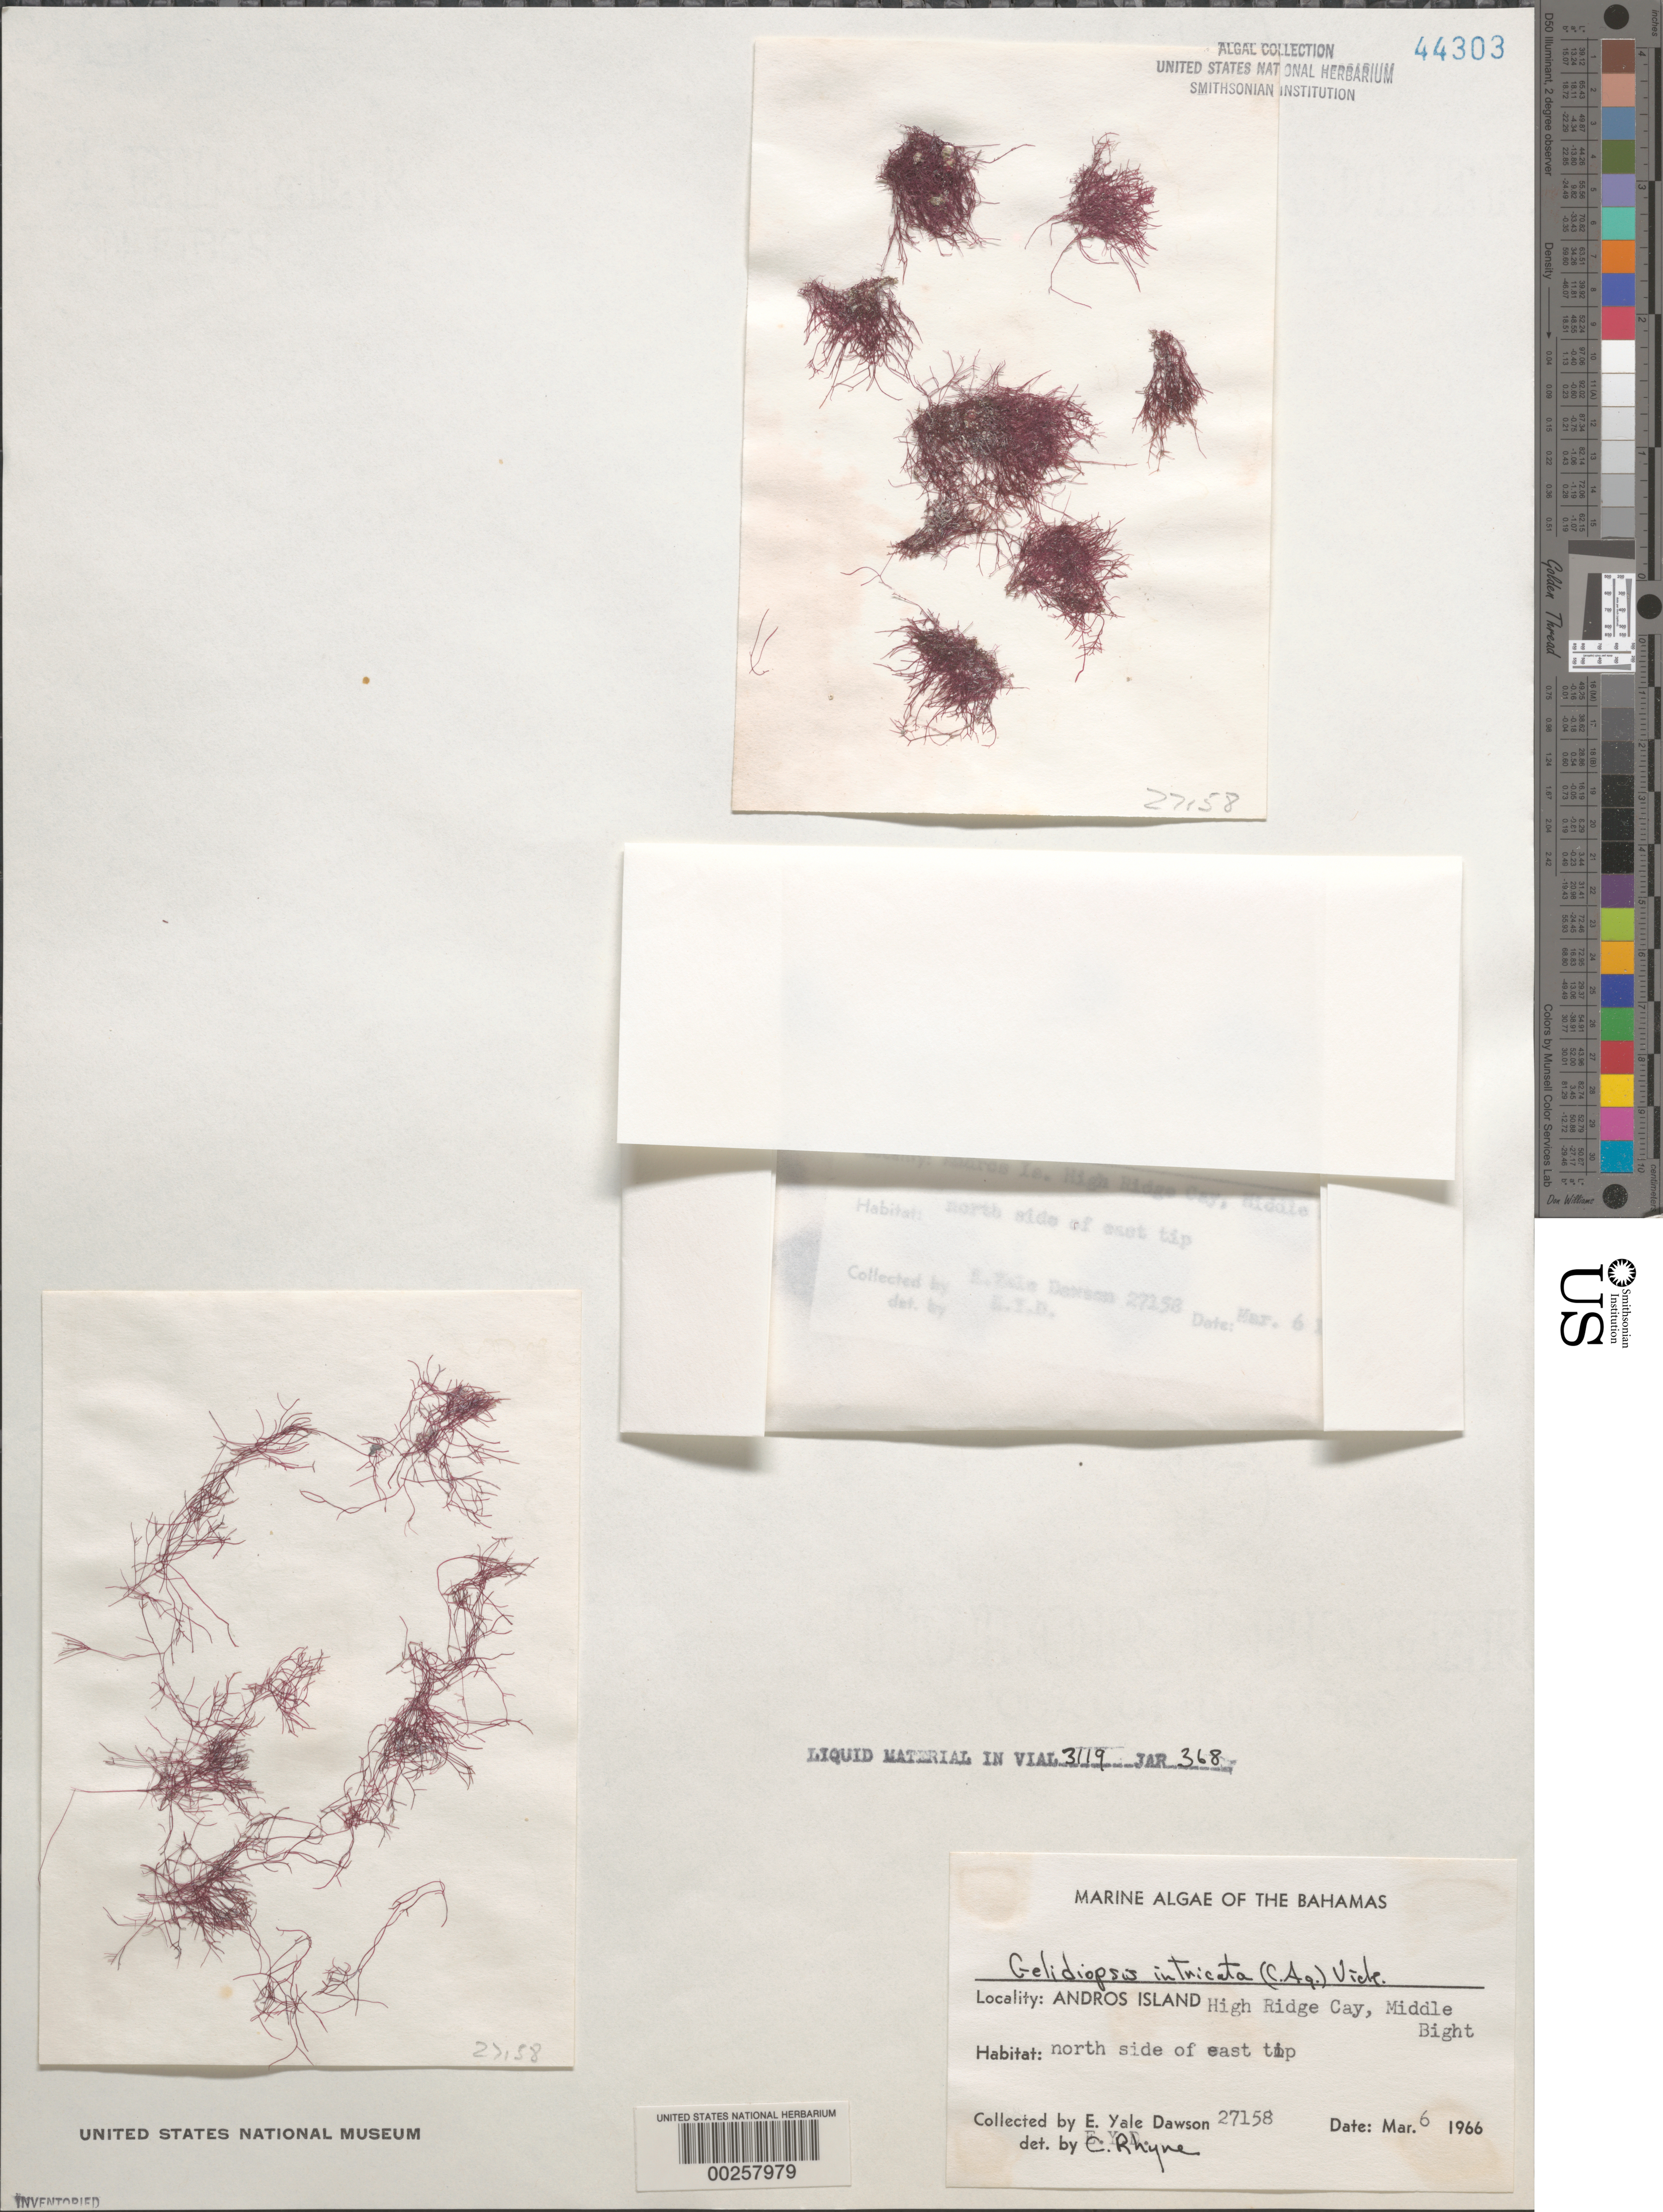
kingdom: Plantae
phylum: Rhodophyta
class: Florideophyceae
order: Rhodymeniales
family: Lomentariaceae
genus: Ceratodictyon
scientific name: Ceratodictyon intricatum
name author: (C. Agardh) R.E. Norris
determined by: Algae name updating Project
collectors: E. Y. Dawson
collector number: EYD 27158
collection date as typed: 06 Mar 1966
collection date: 1966-03-06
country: Bahamas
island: High Ridge Cay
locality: Middle Bight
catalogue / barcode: US 44303